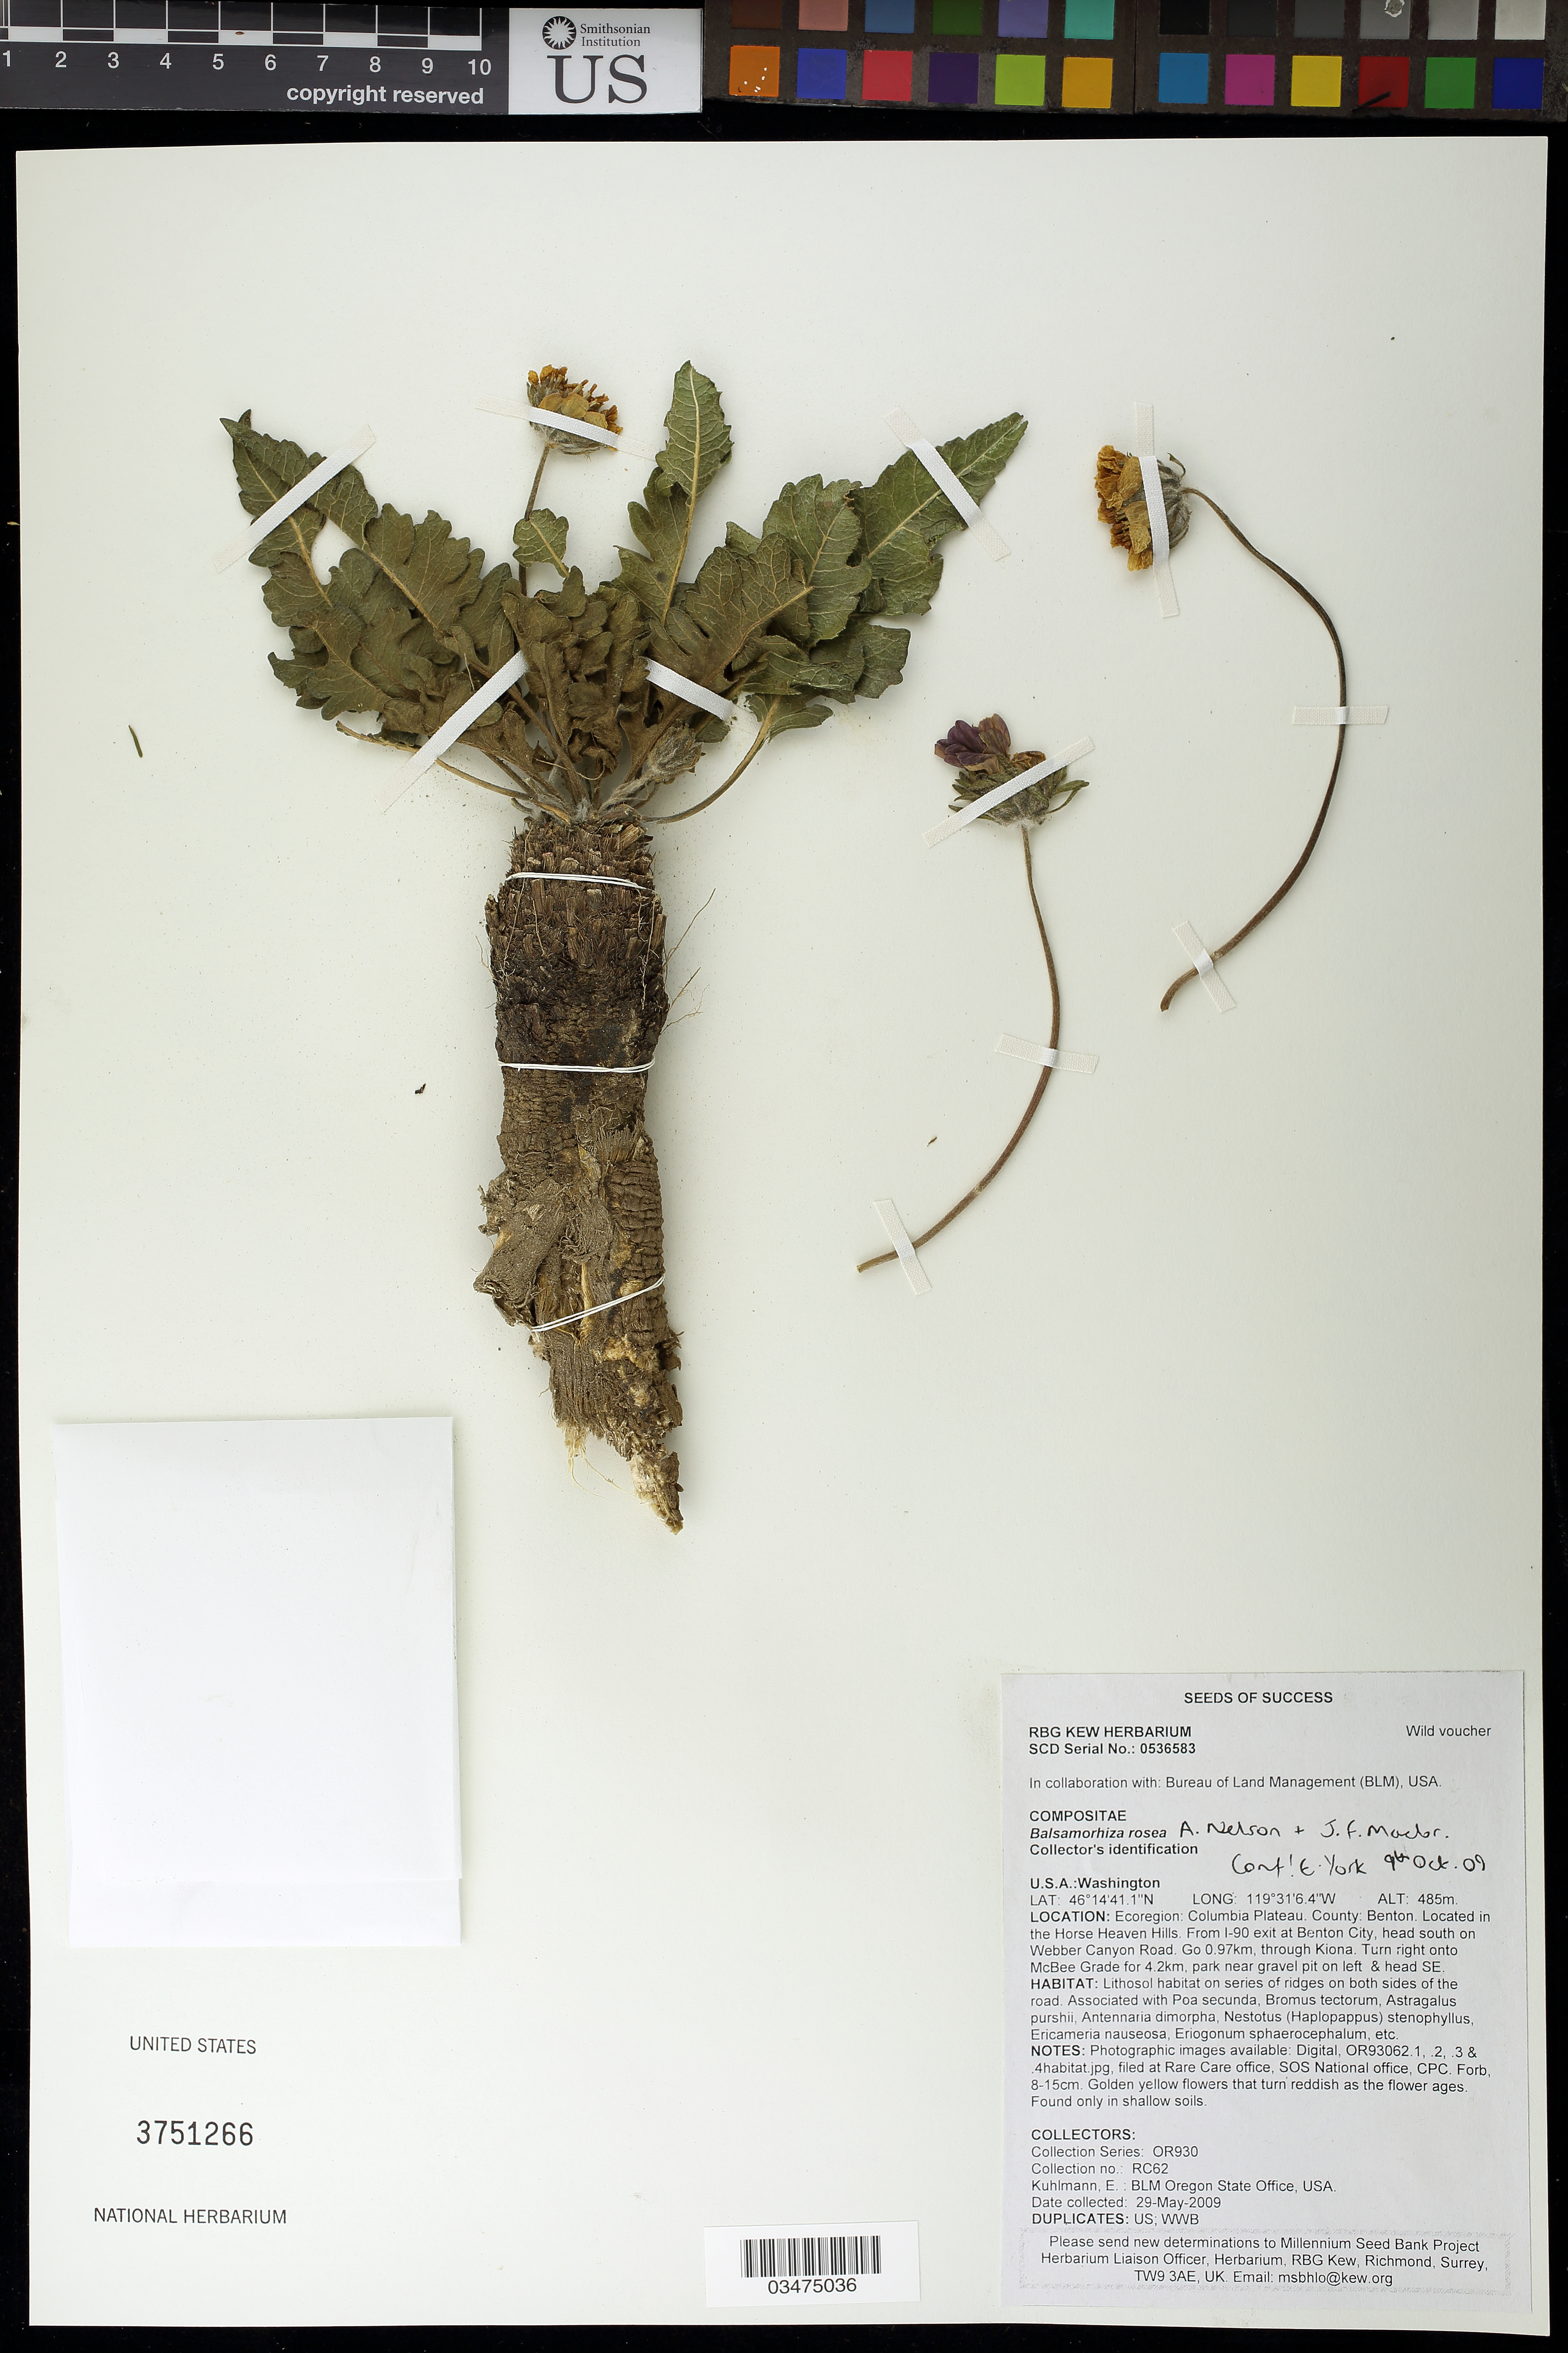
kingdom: Plantae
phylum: Tracheophyta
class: Magnoliopsida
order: Asterales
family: Asteraceae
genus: Balsamorhiza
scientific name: Balsamorhiza rosea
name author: A. Nelson & J.F. Macbr.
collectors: E. Kuhlmann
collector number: OR930-RC62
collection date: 2009-05-29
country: United States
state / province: Washington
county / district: Benton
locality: Horse Heaven Hills.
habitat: Shallow soils. Lithosol habitat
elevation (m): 485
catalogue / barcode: US 3751266